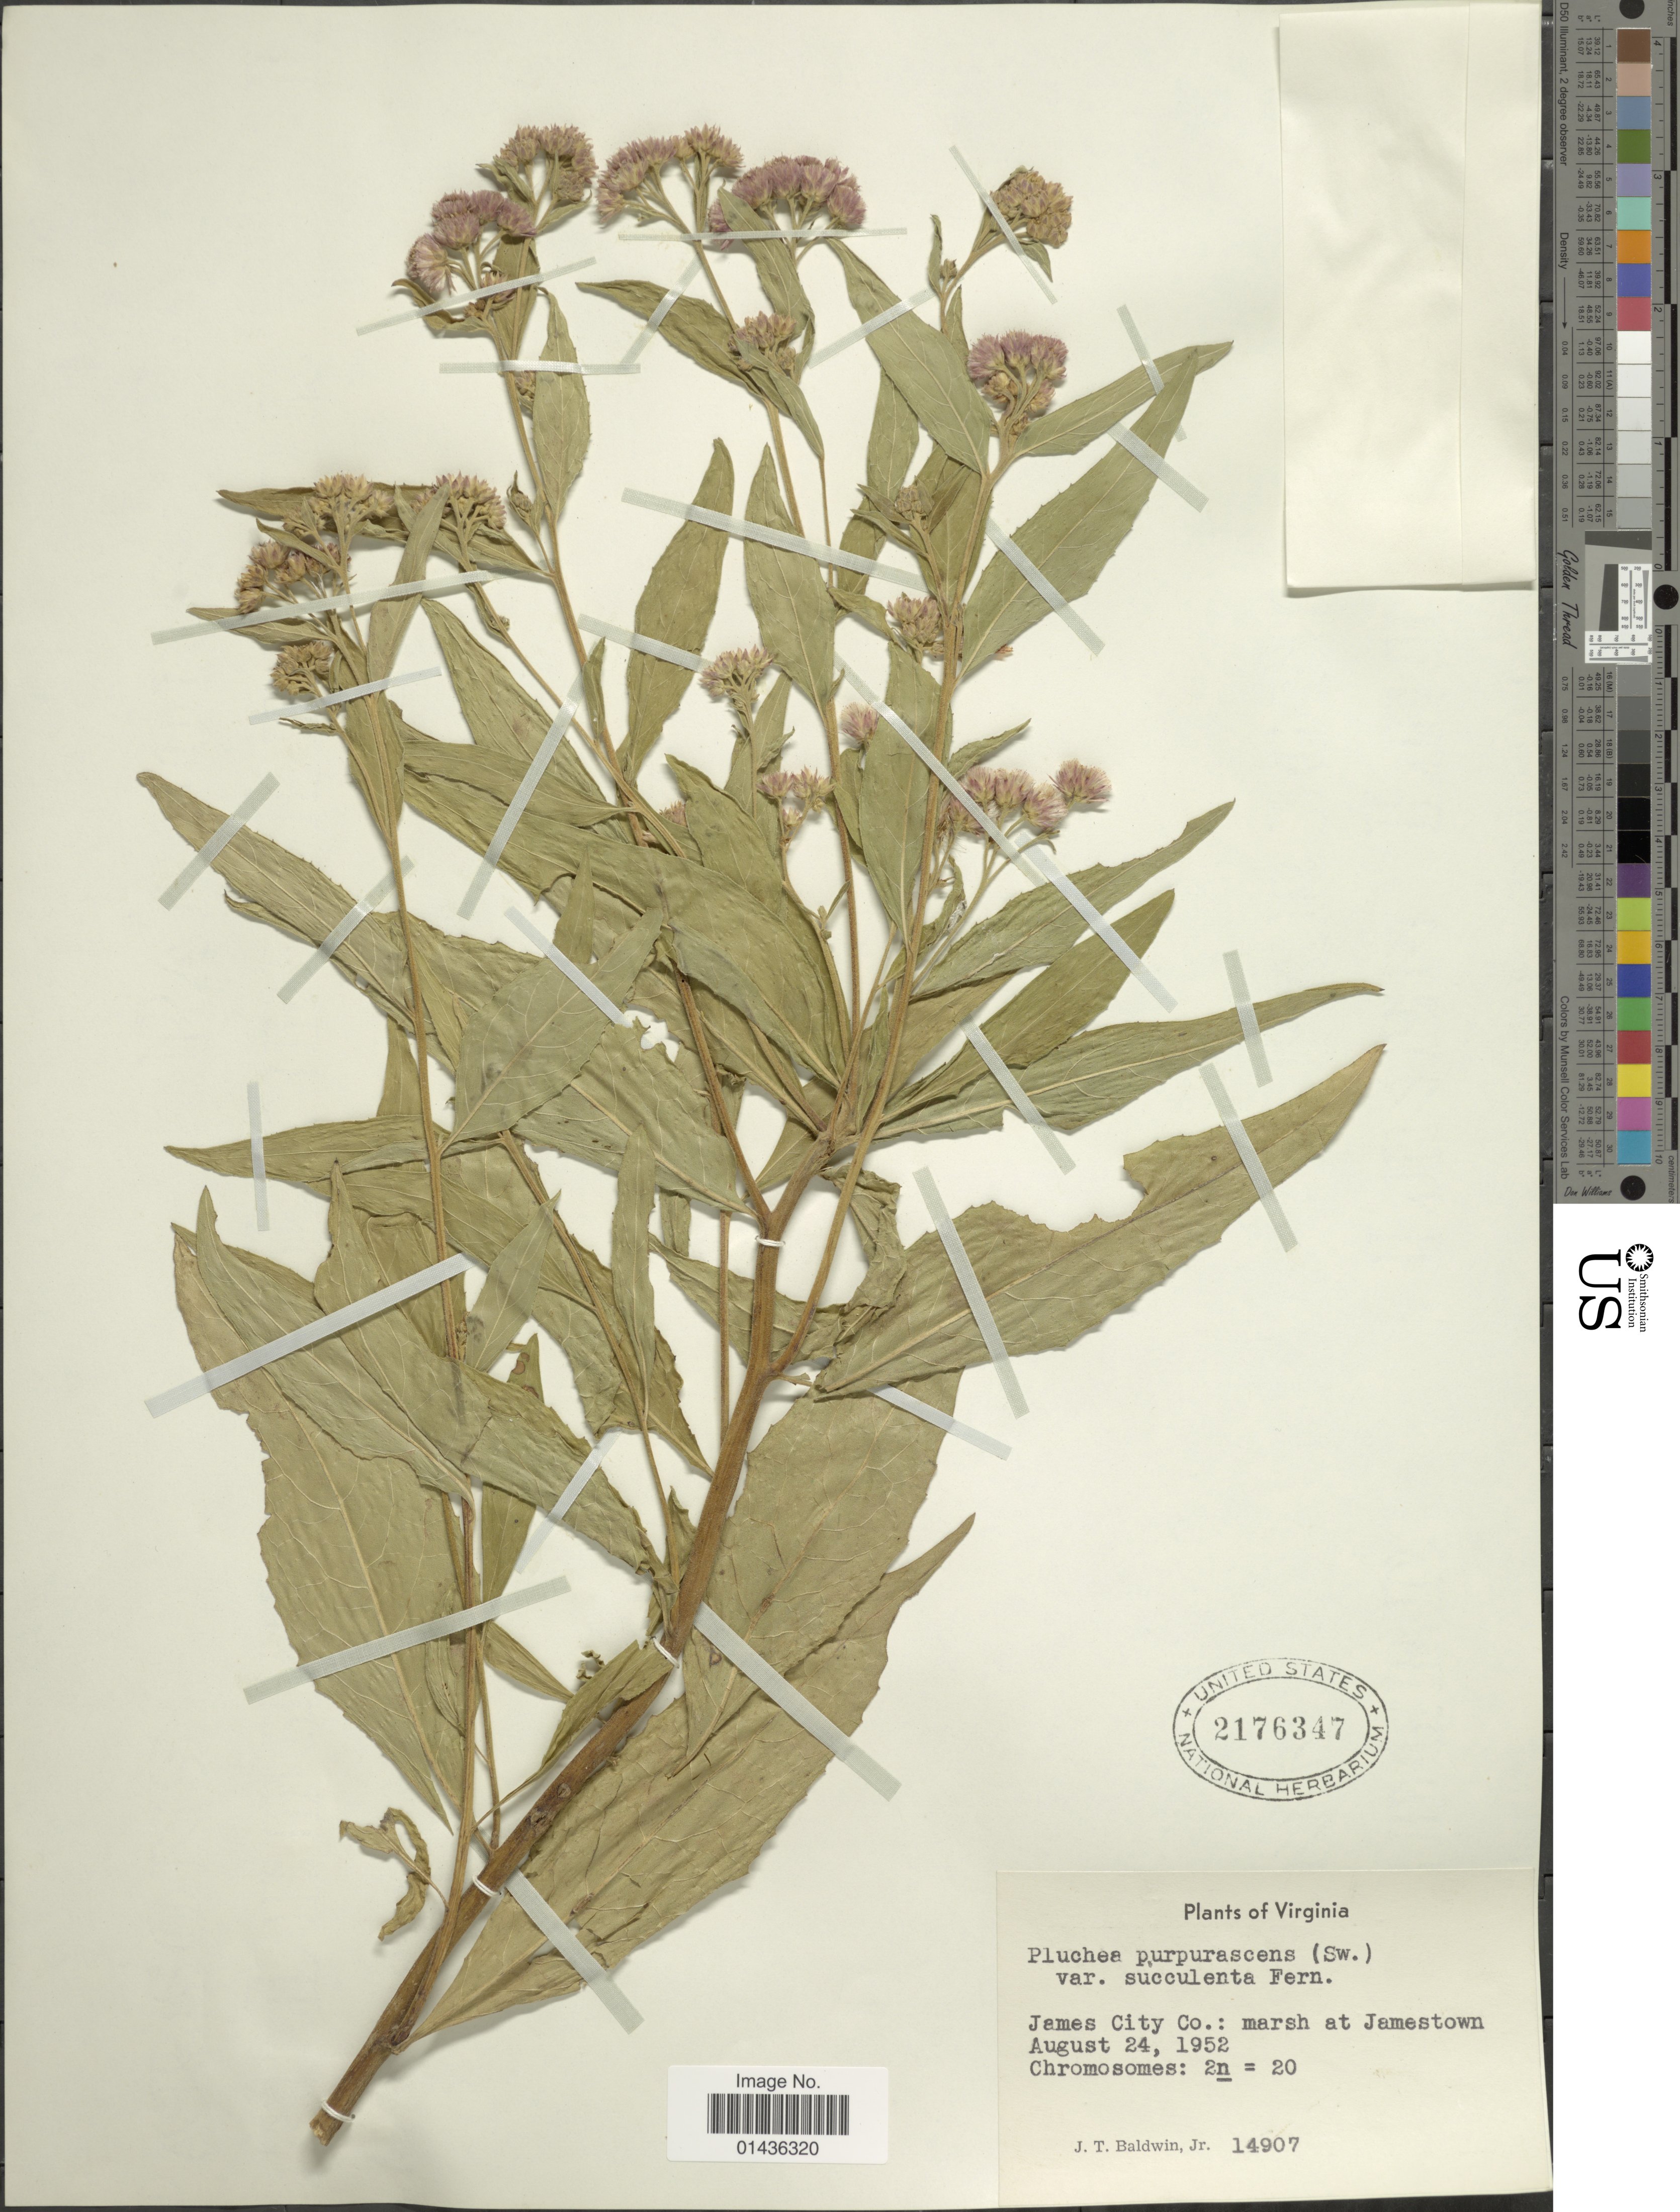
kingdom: Plantae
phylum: Tracheophyta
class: Magnoliopsida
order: Asterales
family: Asteraceae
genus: Pluchea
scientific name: Pluchea odorata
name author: (L.) Cass.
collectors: J. T. Baldwin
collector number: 14907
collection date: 1952-08-24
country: United States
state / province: Virginia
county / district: James City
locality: marsh at Jamestown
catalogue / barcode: US 2176347